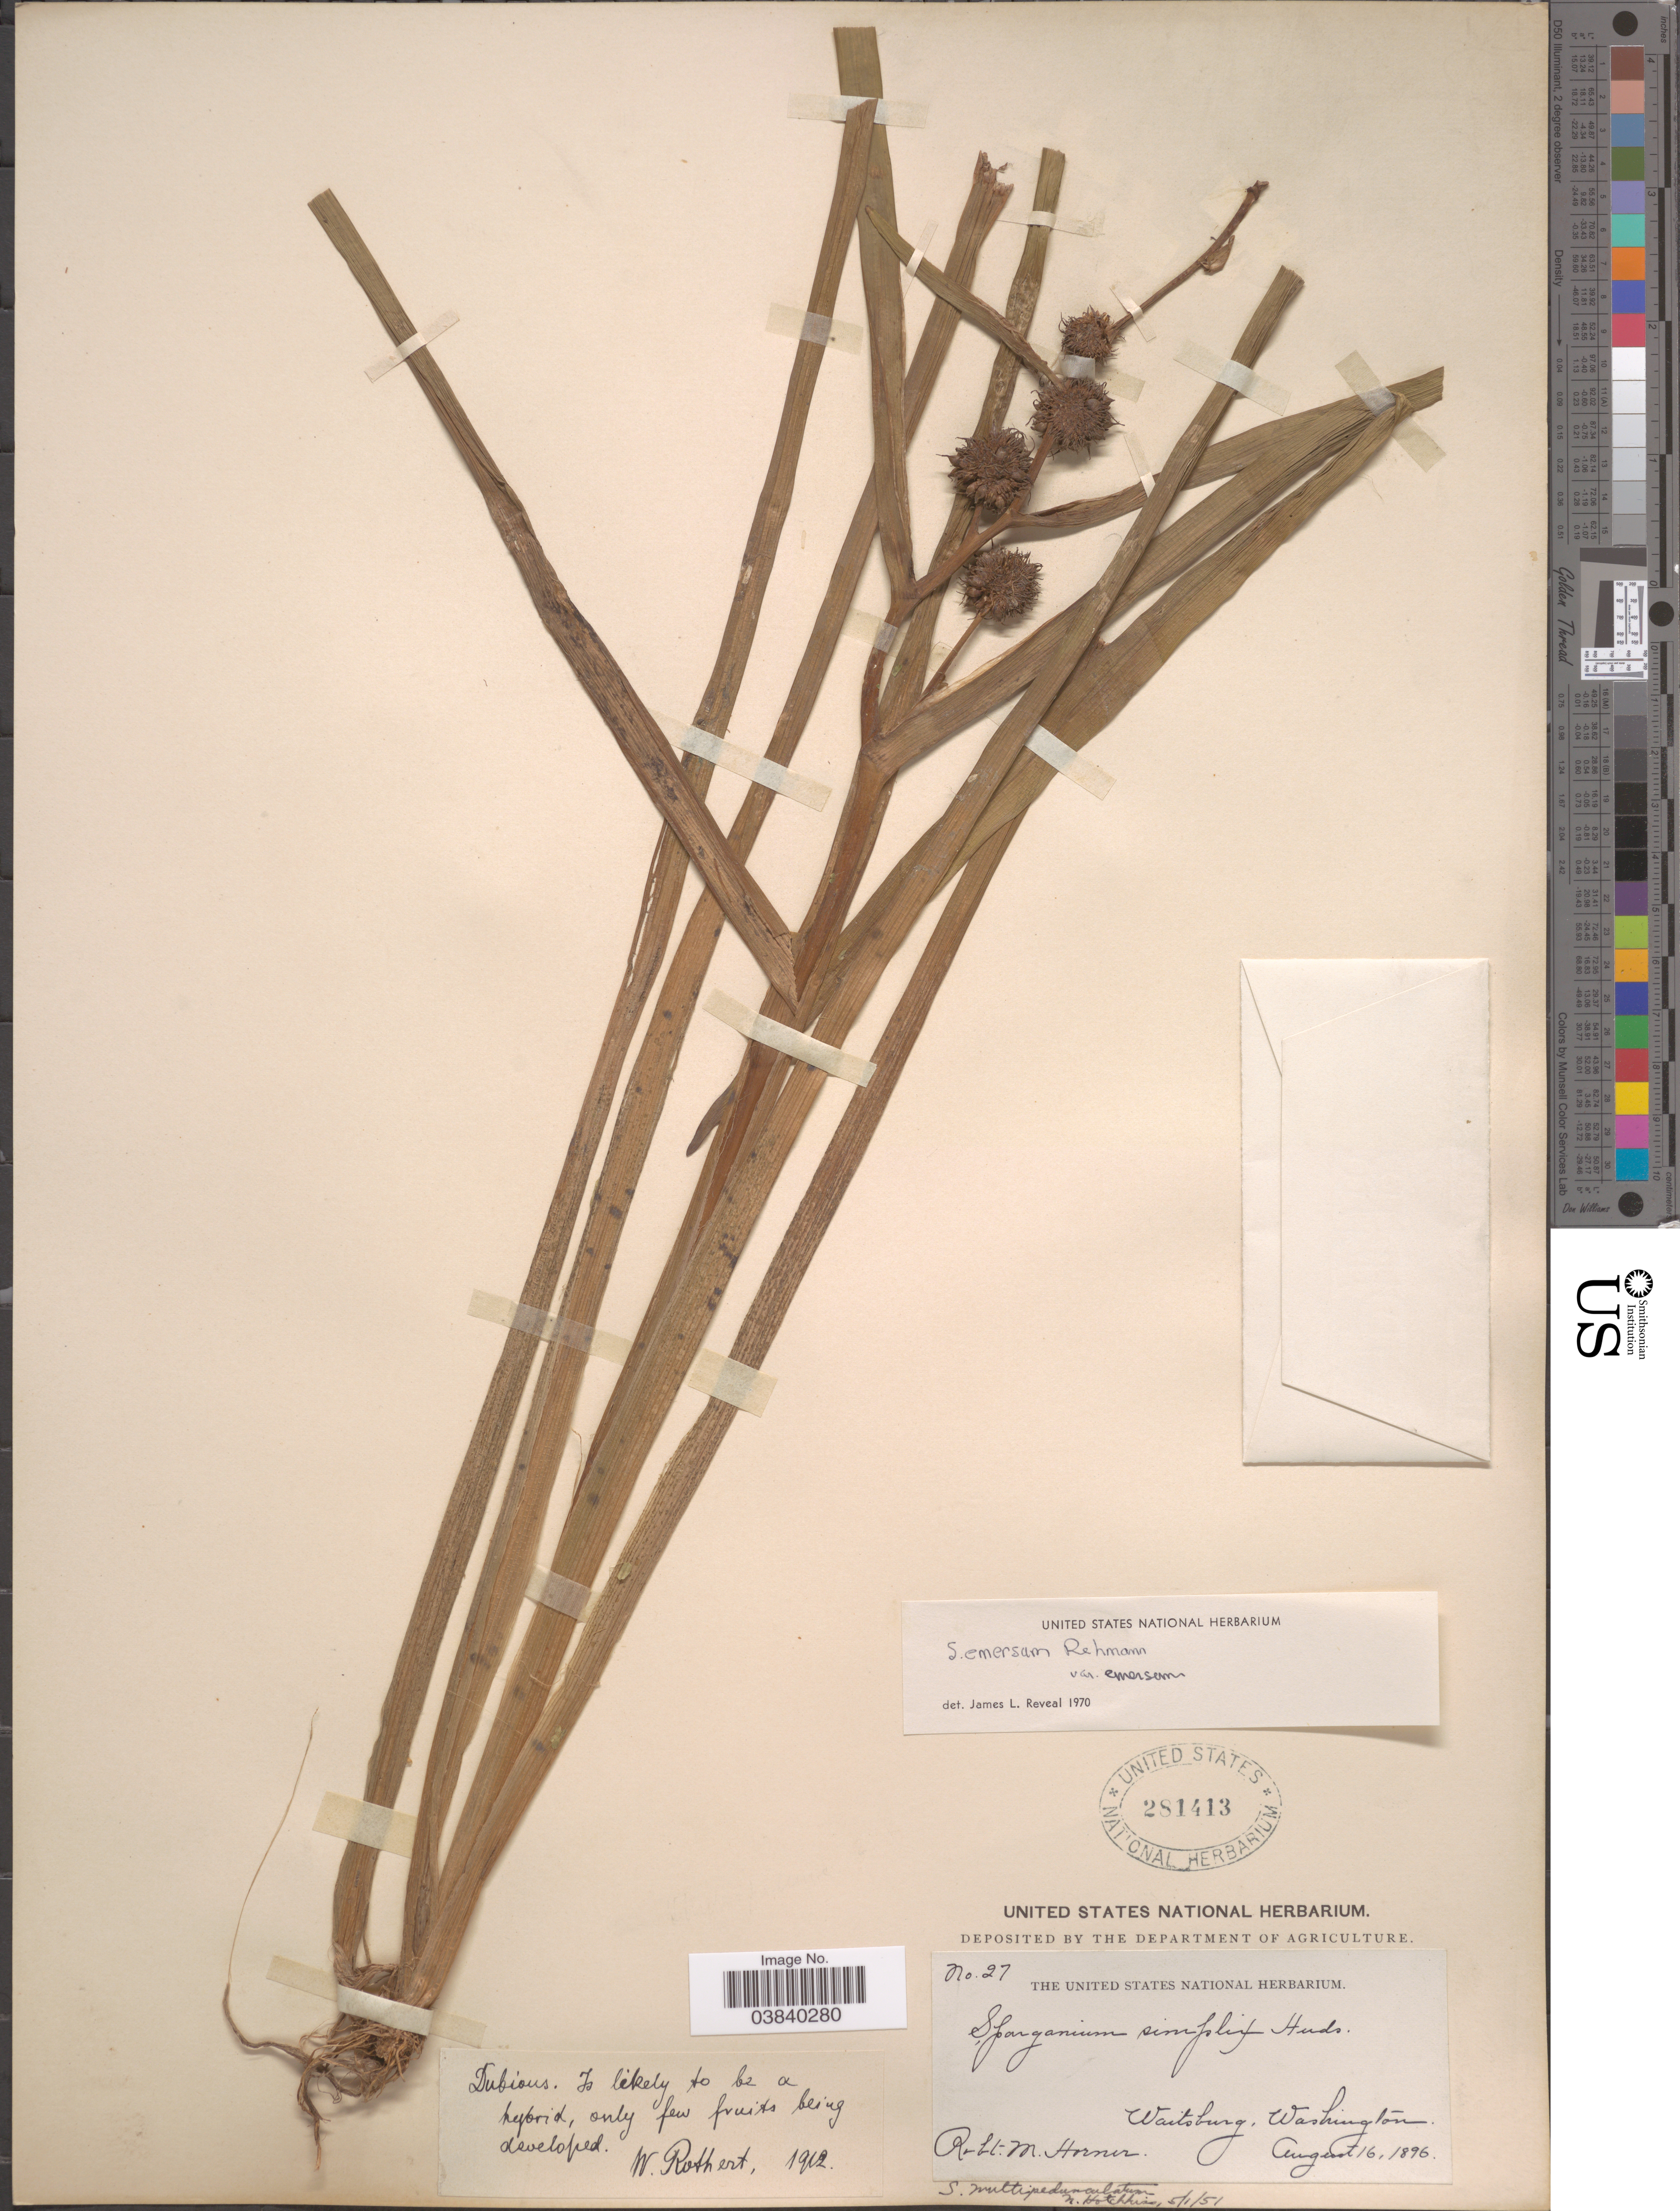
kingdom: Plantae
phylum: Tracheophyta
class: Liliopsida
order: Poales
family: Typhaceae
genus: Sparganium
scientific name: Sparganium emersum var. multipedunculatum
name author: (Morong) Reveal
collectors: R. Horner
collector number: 27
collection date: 1896-08-16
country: United States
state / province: Washington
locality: Waitsburg.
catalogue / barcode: US 281413